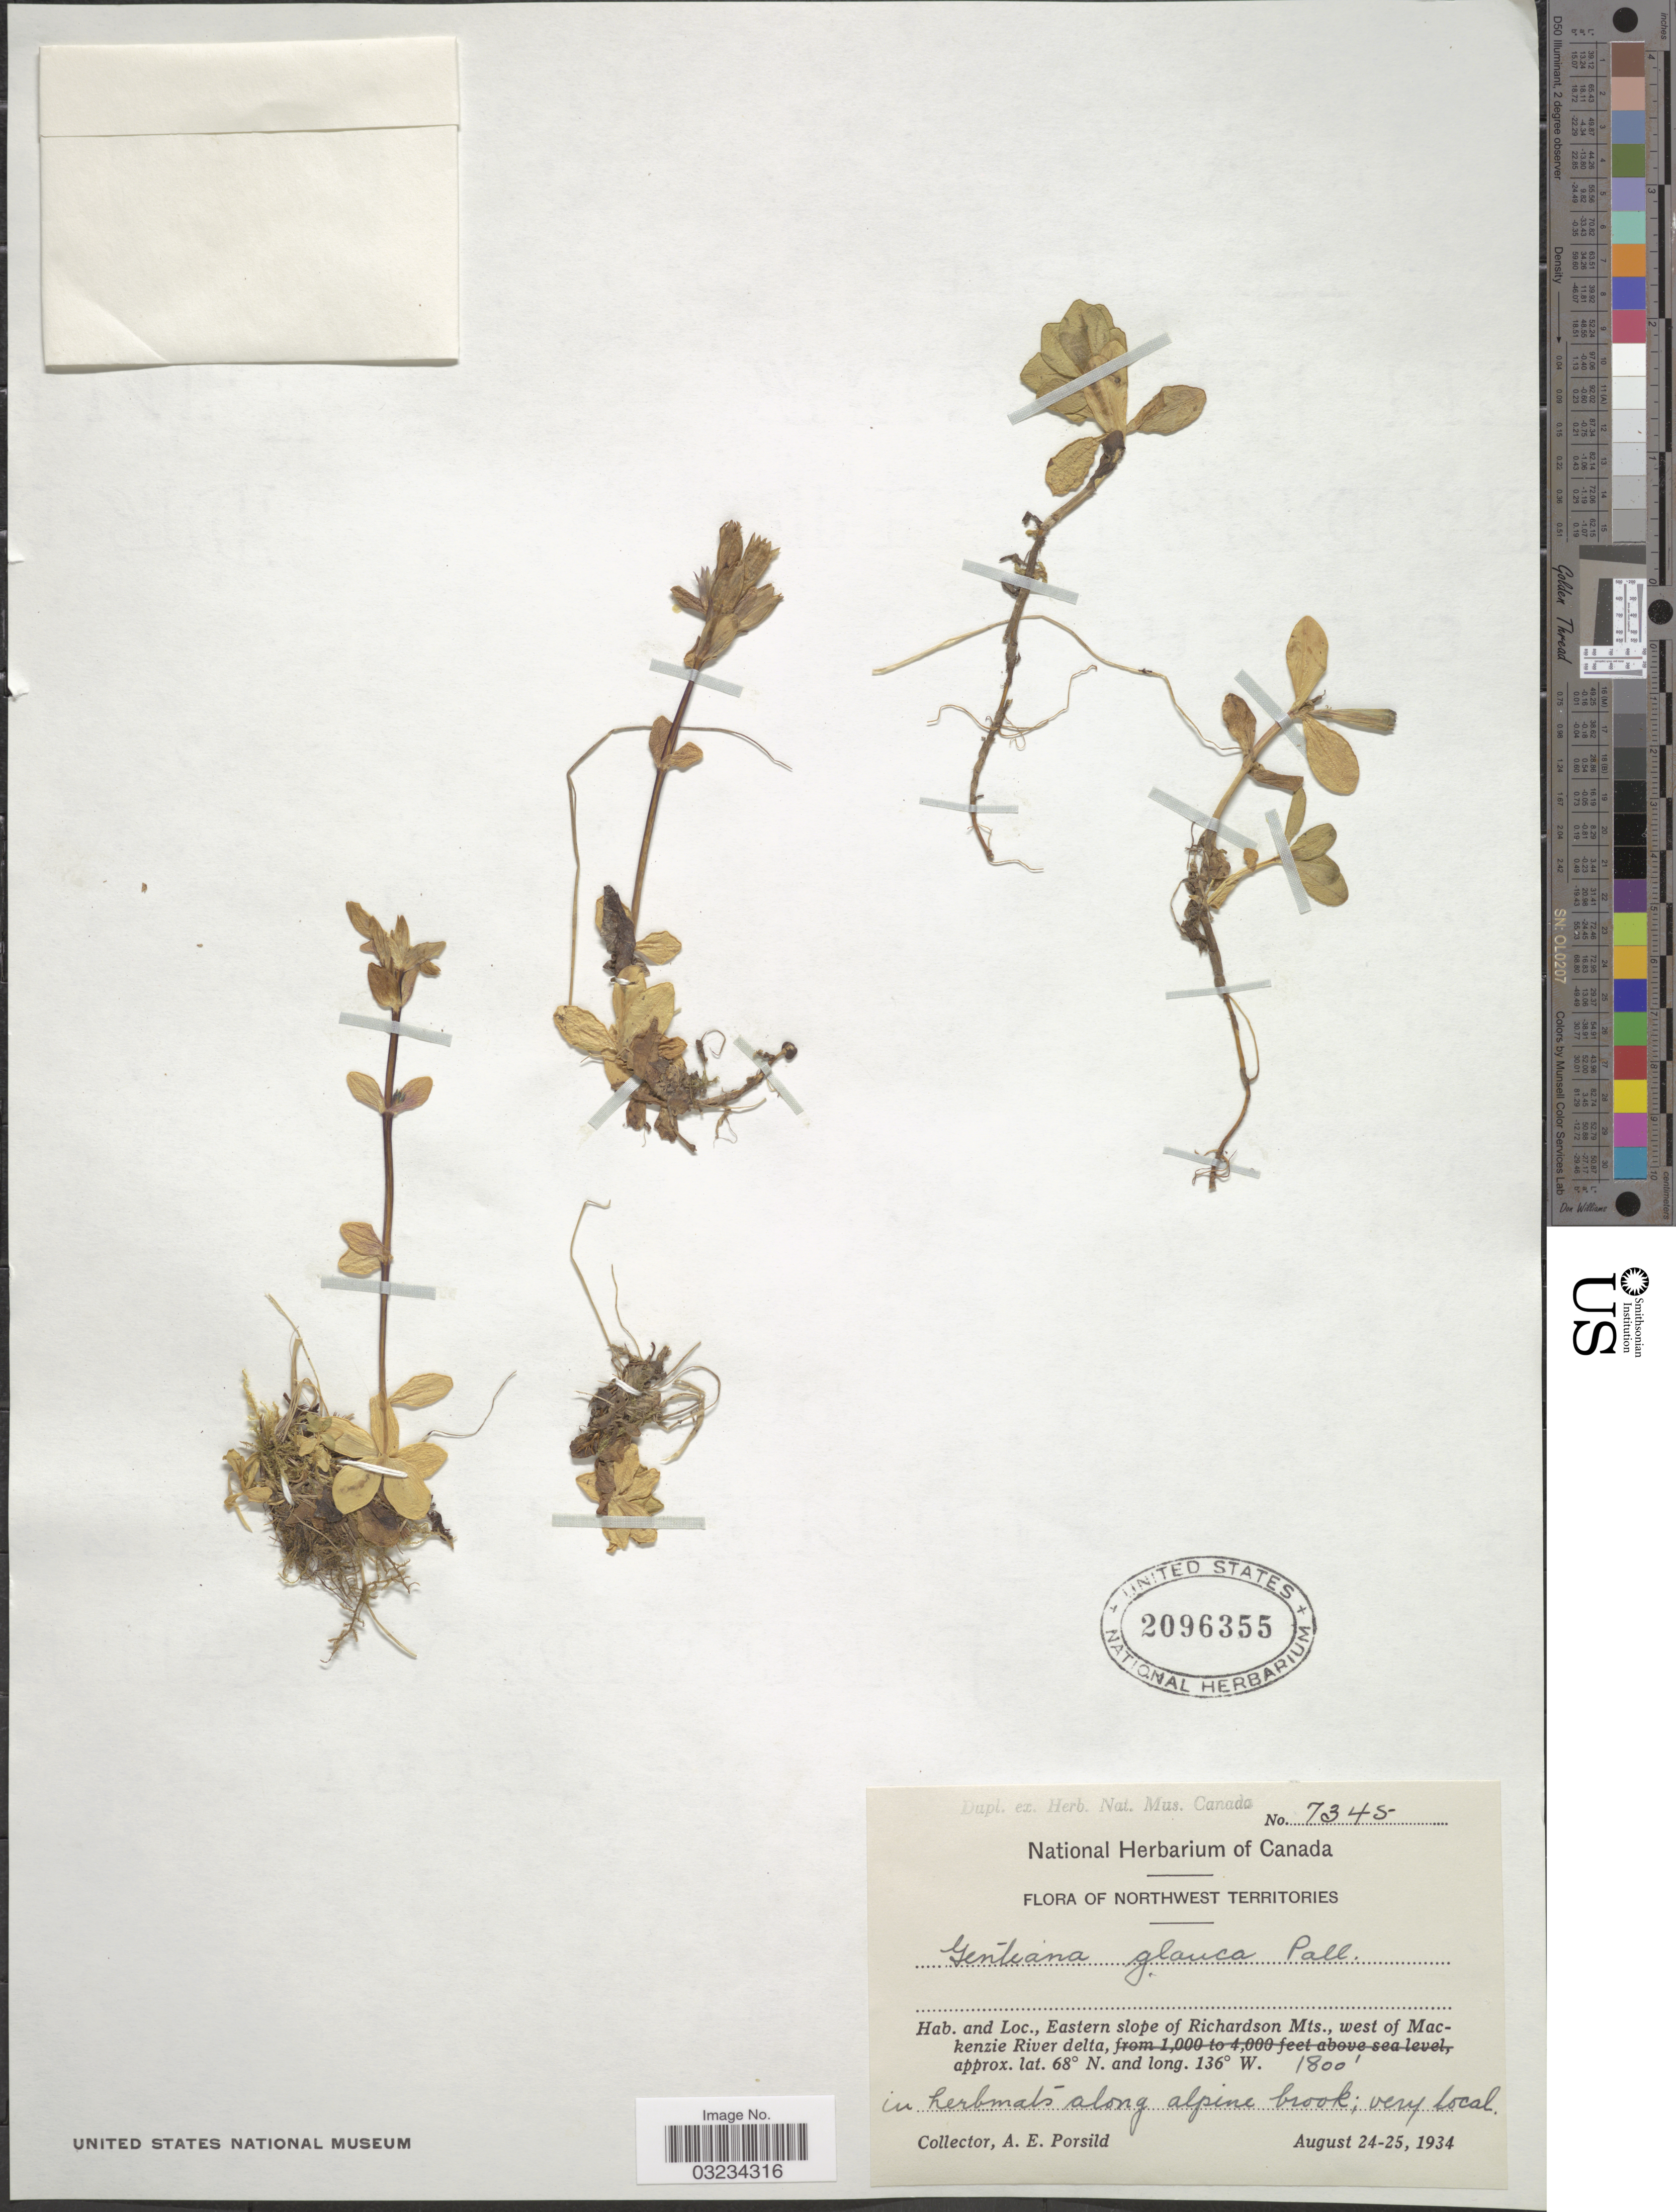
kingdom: Plantae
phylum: Tracheophyta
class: Magnoliopsida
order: Gentianales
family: Gentianaceae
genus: Gentiana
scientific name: Gentiana glauca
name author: Pall.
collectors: A. E. Porsild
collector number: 7345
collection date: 1934-08-24/1934-08-25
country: Canada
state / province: Northwest Territories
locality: Eastern slope of Richardson Mts., west of Mackenzie River delta.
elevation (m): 549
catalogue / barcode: US 2096355